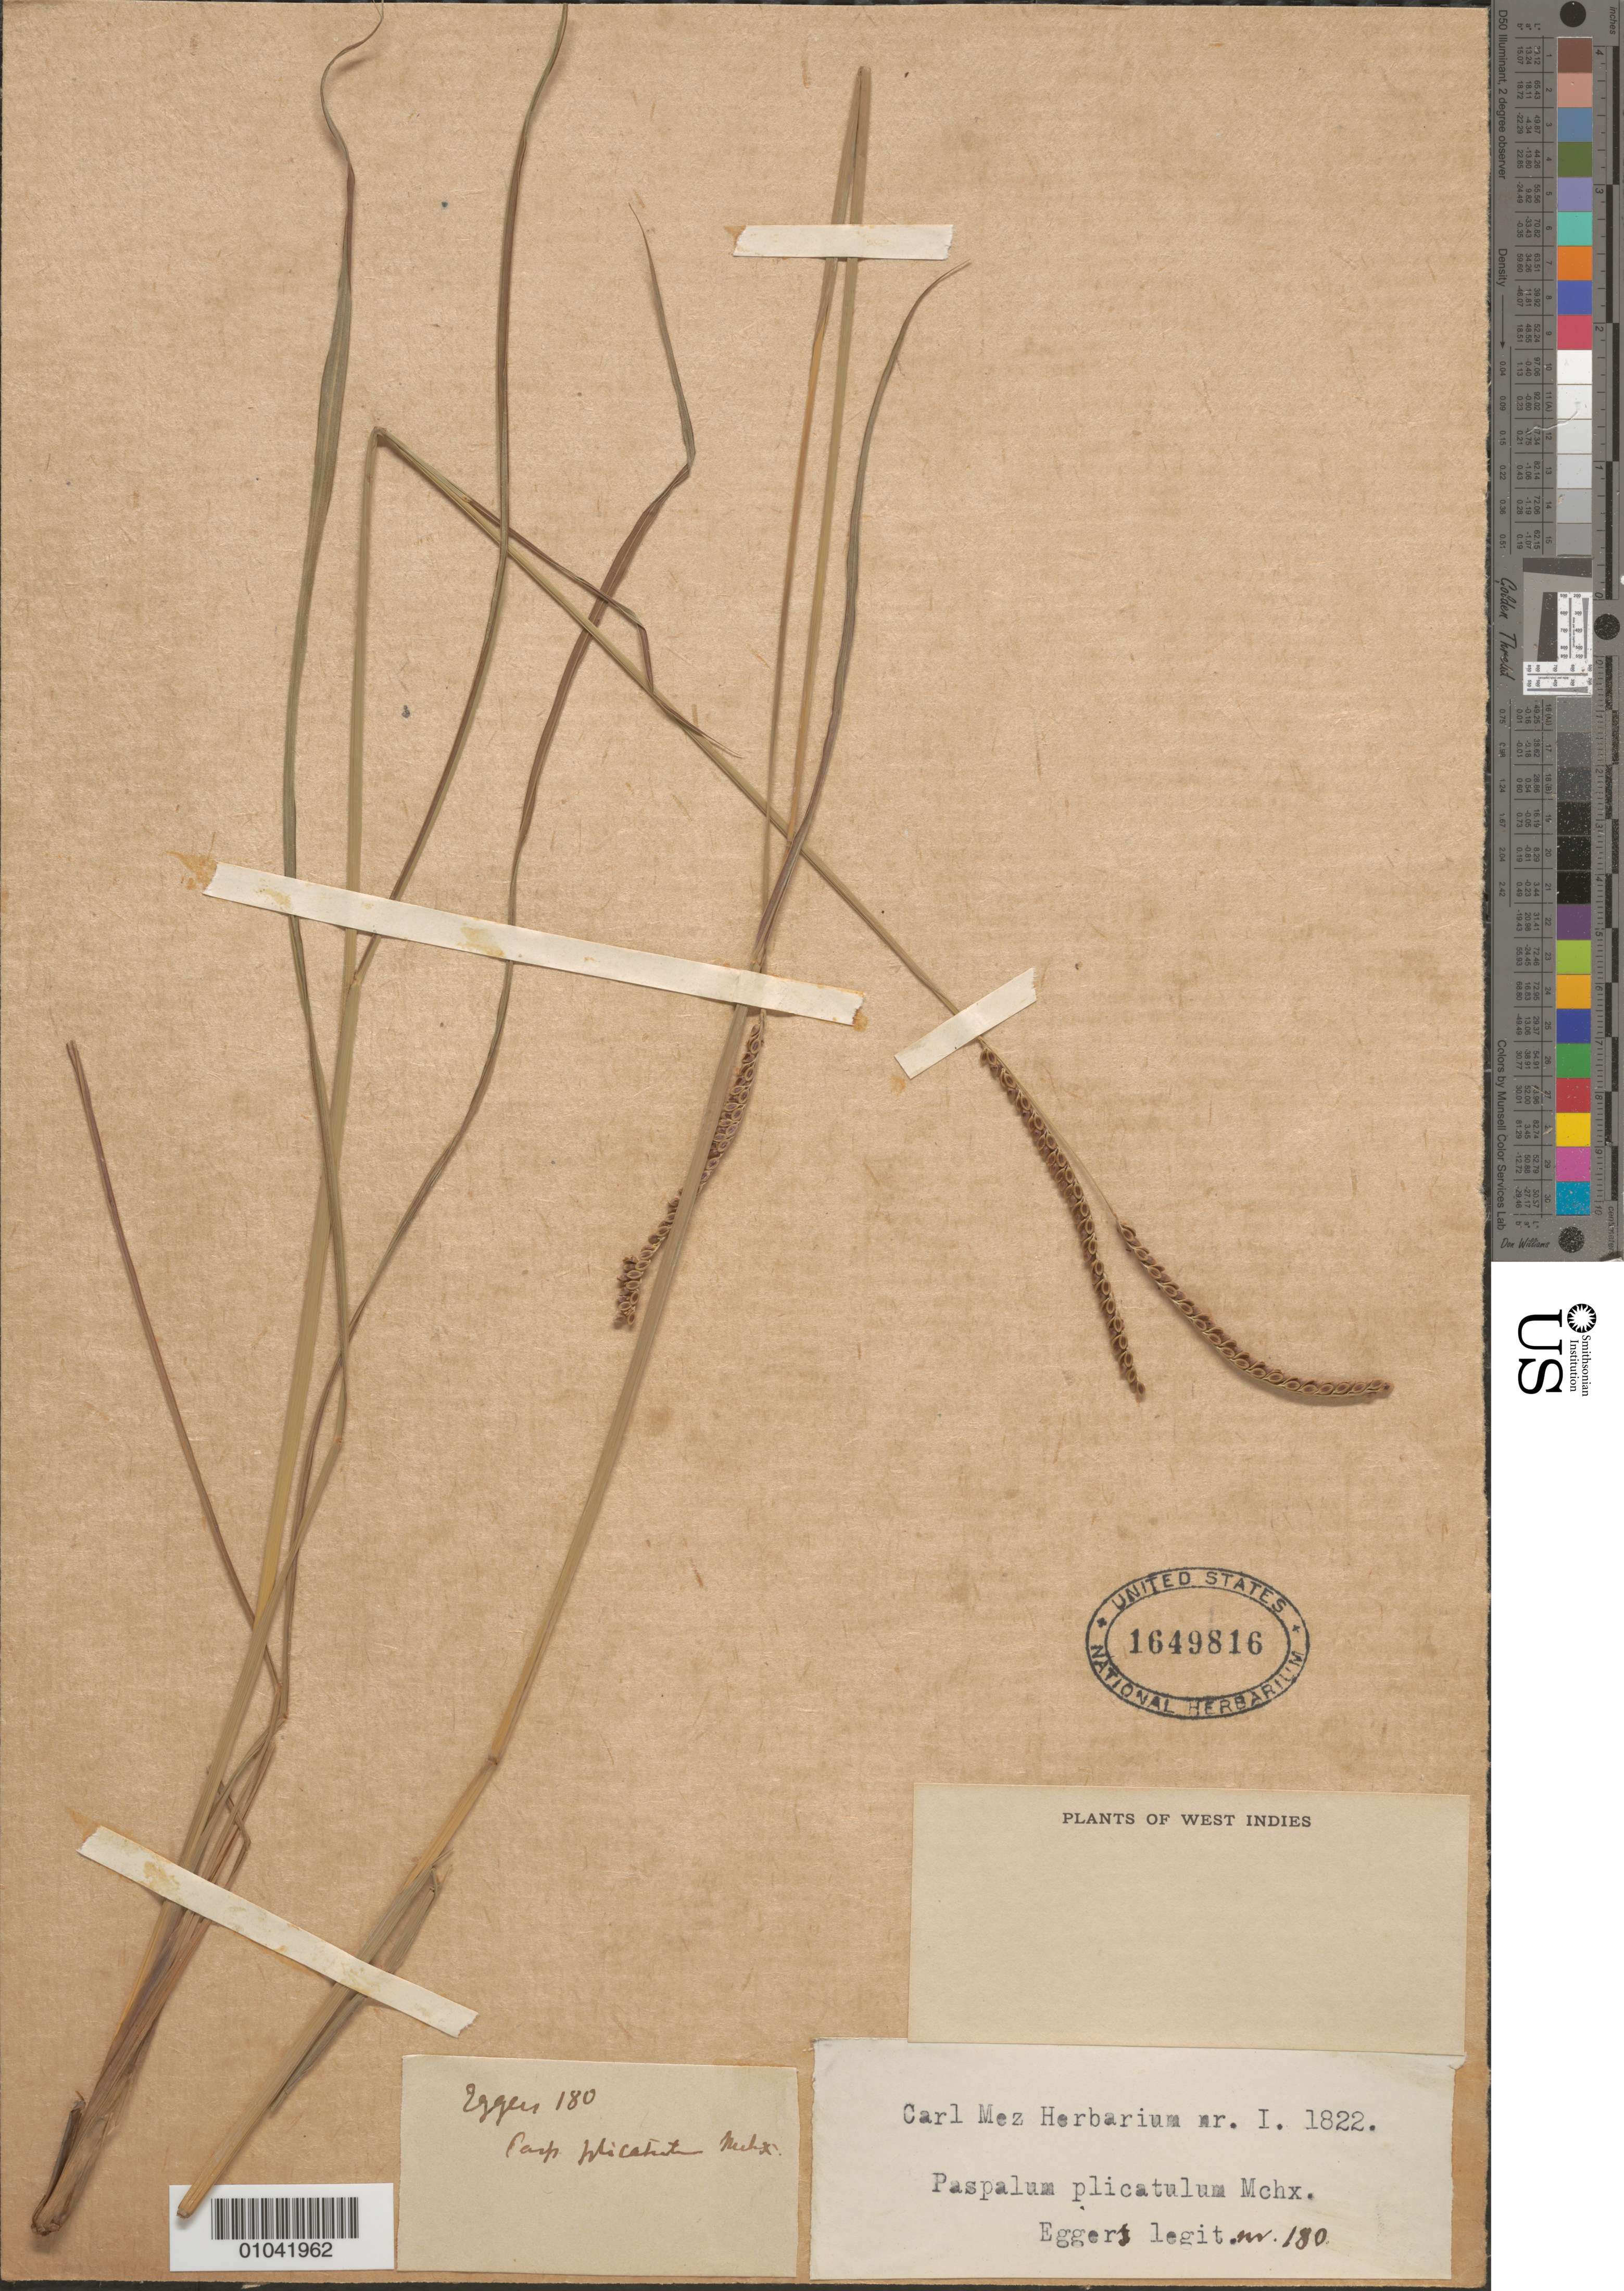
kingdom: Plantae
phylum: Tracheophyta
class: Liliopsida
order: Poales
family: Poaceae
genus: Paspalum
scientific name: Paspalum plicatulum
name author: Michx.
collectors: H. F. A. von Eggers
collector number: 180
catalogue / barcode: US 1649816